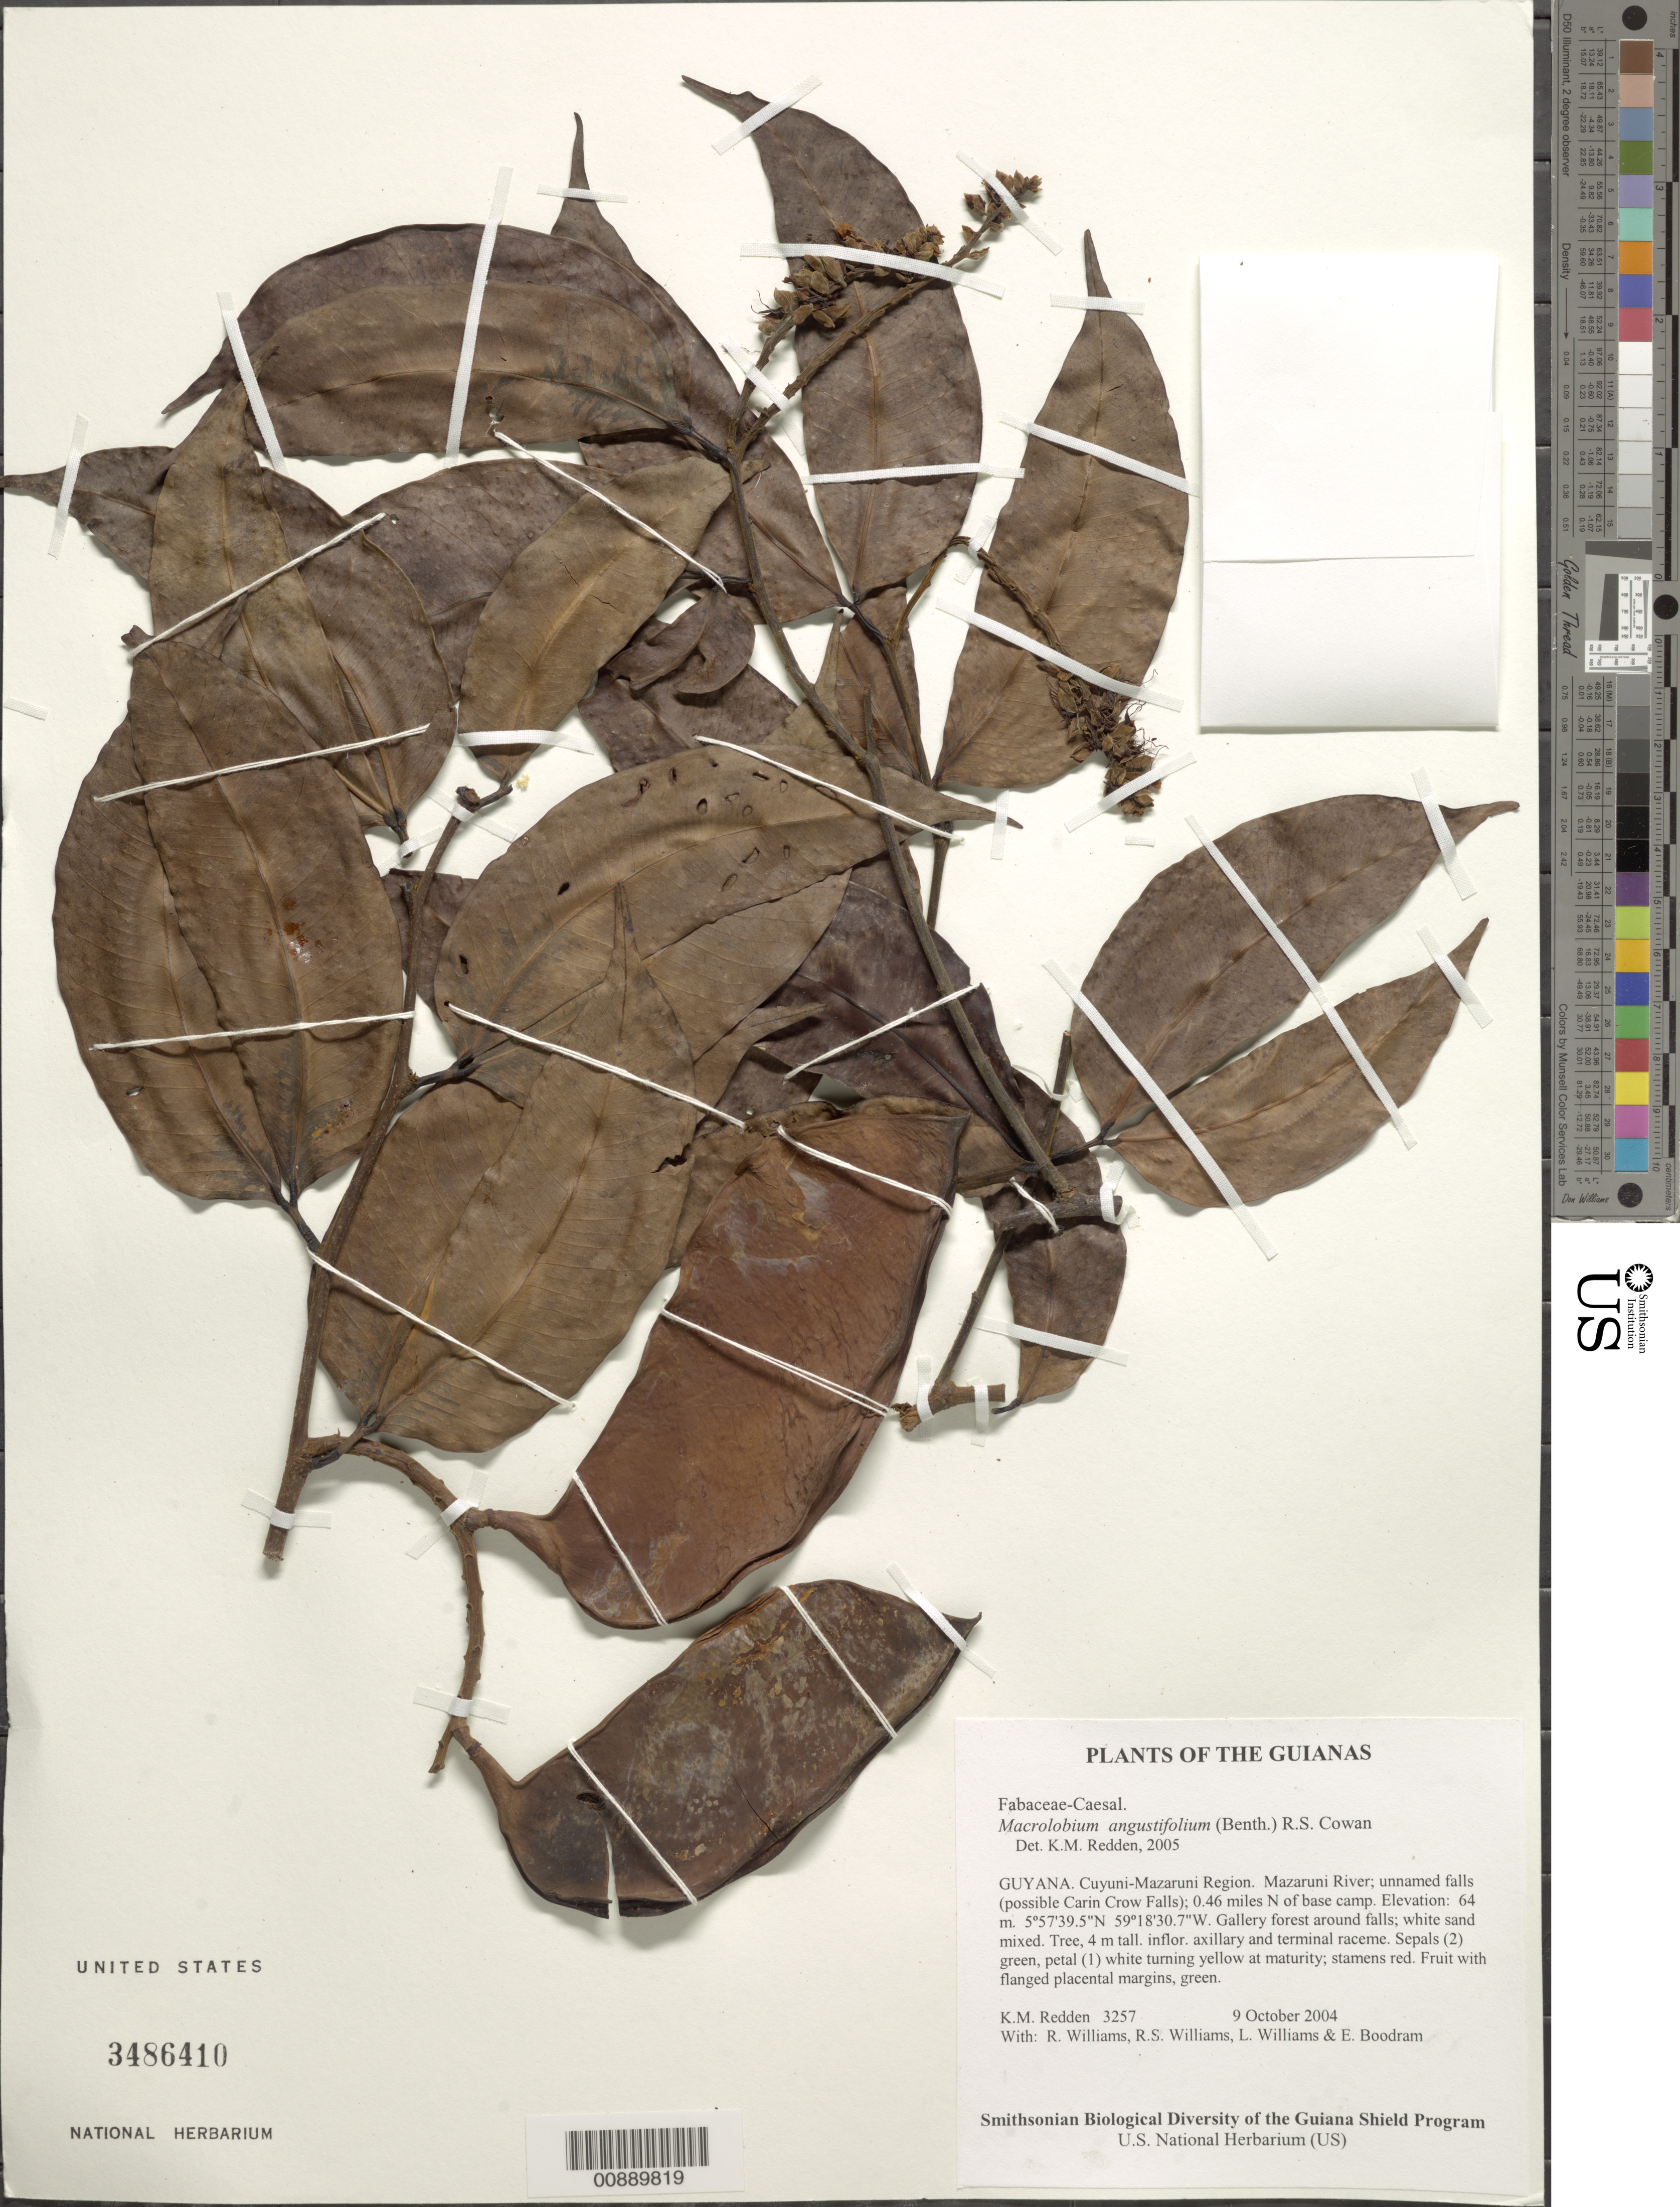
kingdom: Plantae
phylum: Tracheophyta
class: Magnoliopsida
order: Fabales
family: Fabaceae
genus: Macrolobium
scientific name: Macrolobium angustifolium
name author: (Benth.) R.S. Cowan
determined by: Redden, K. M.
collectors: K. M. Redden, R. Williams, R. S. Williams, L. Williams & E. Boodram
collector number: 3257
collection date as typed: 9 October 2004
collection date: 2004-10-09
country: Guyana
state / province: Cuyuni-Mazaruni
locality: Mazaruni River; unnamed falls (possible Carin Crow Falls); 0.46 miles N of base camp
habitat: Gallery forest around falls; white sand mixed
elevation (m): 64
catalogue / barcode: US 3486410